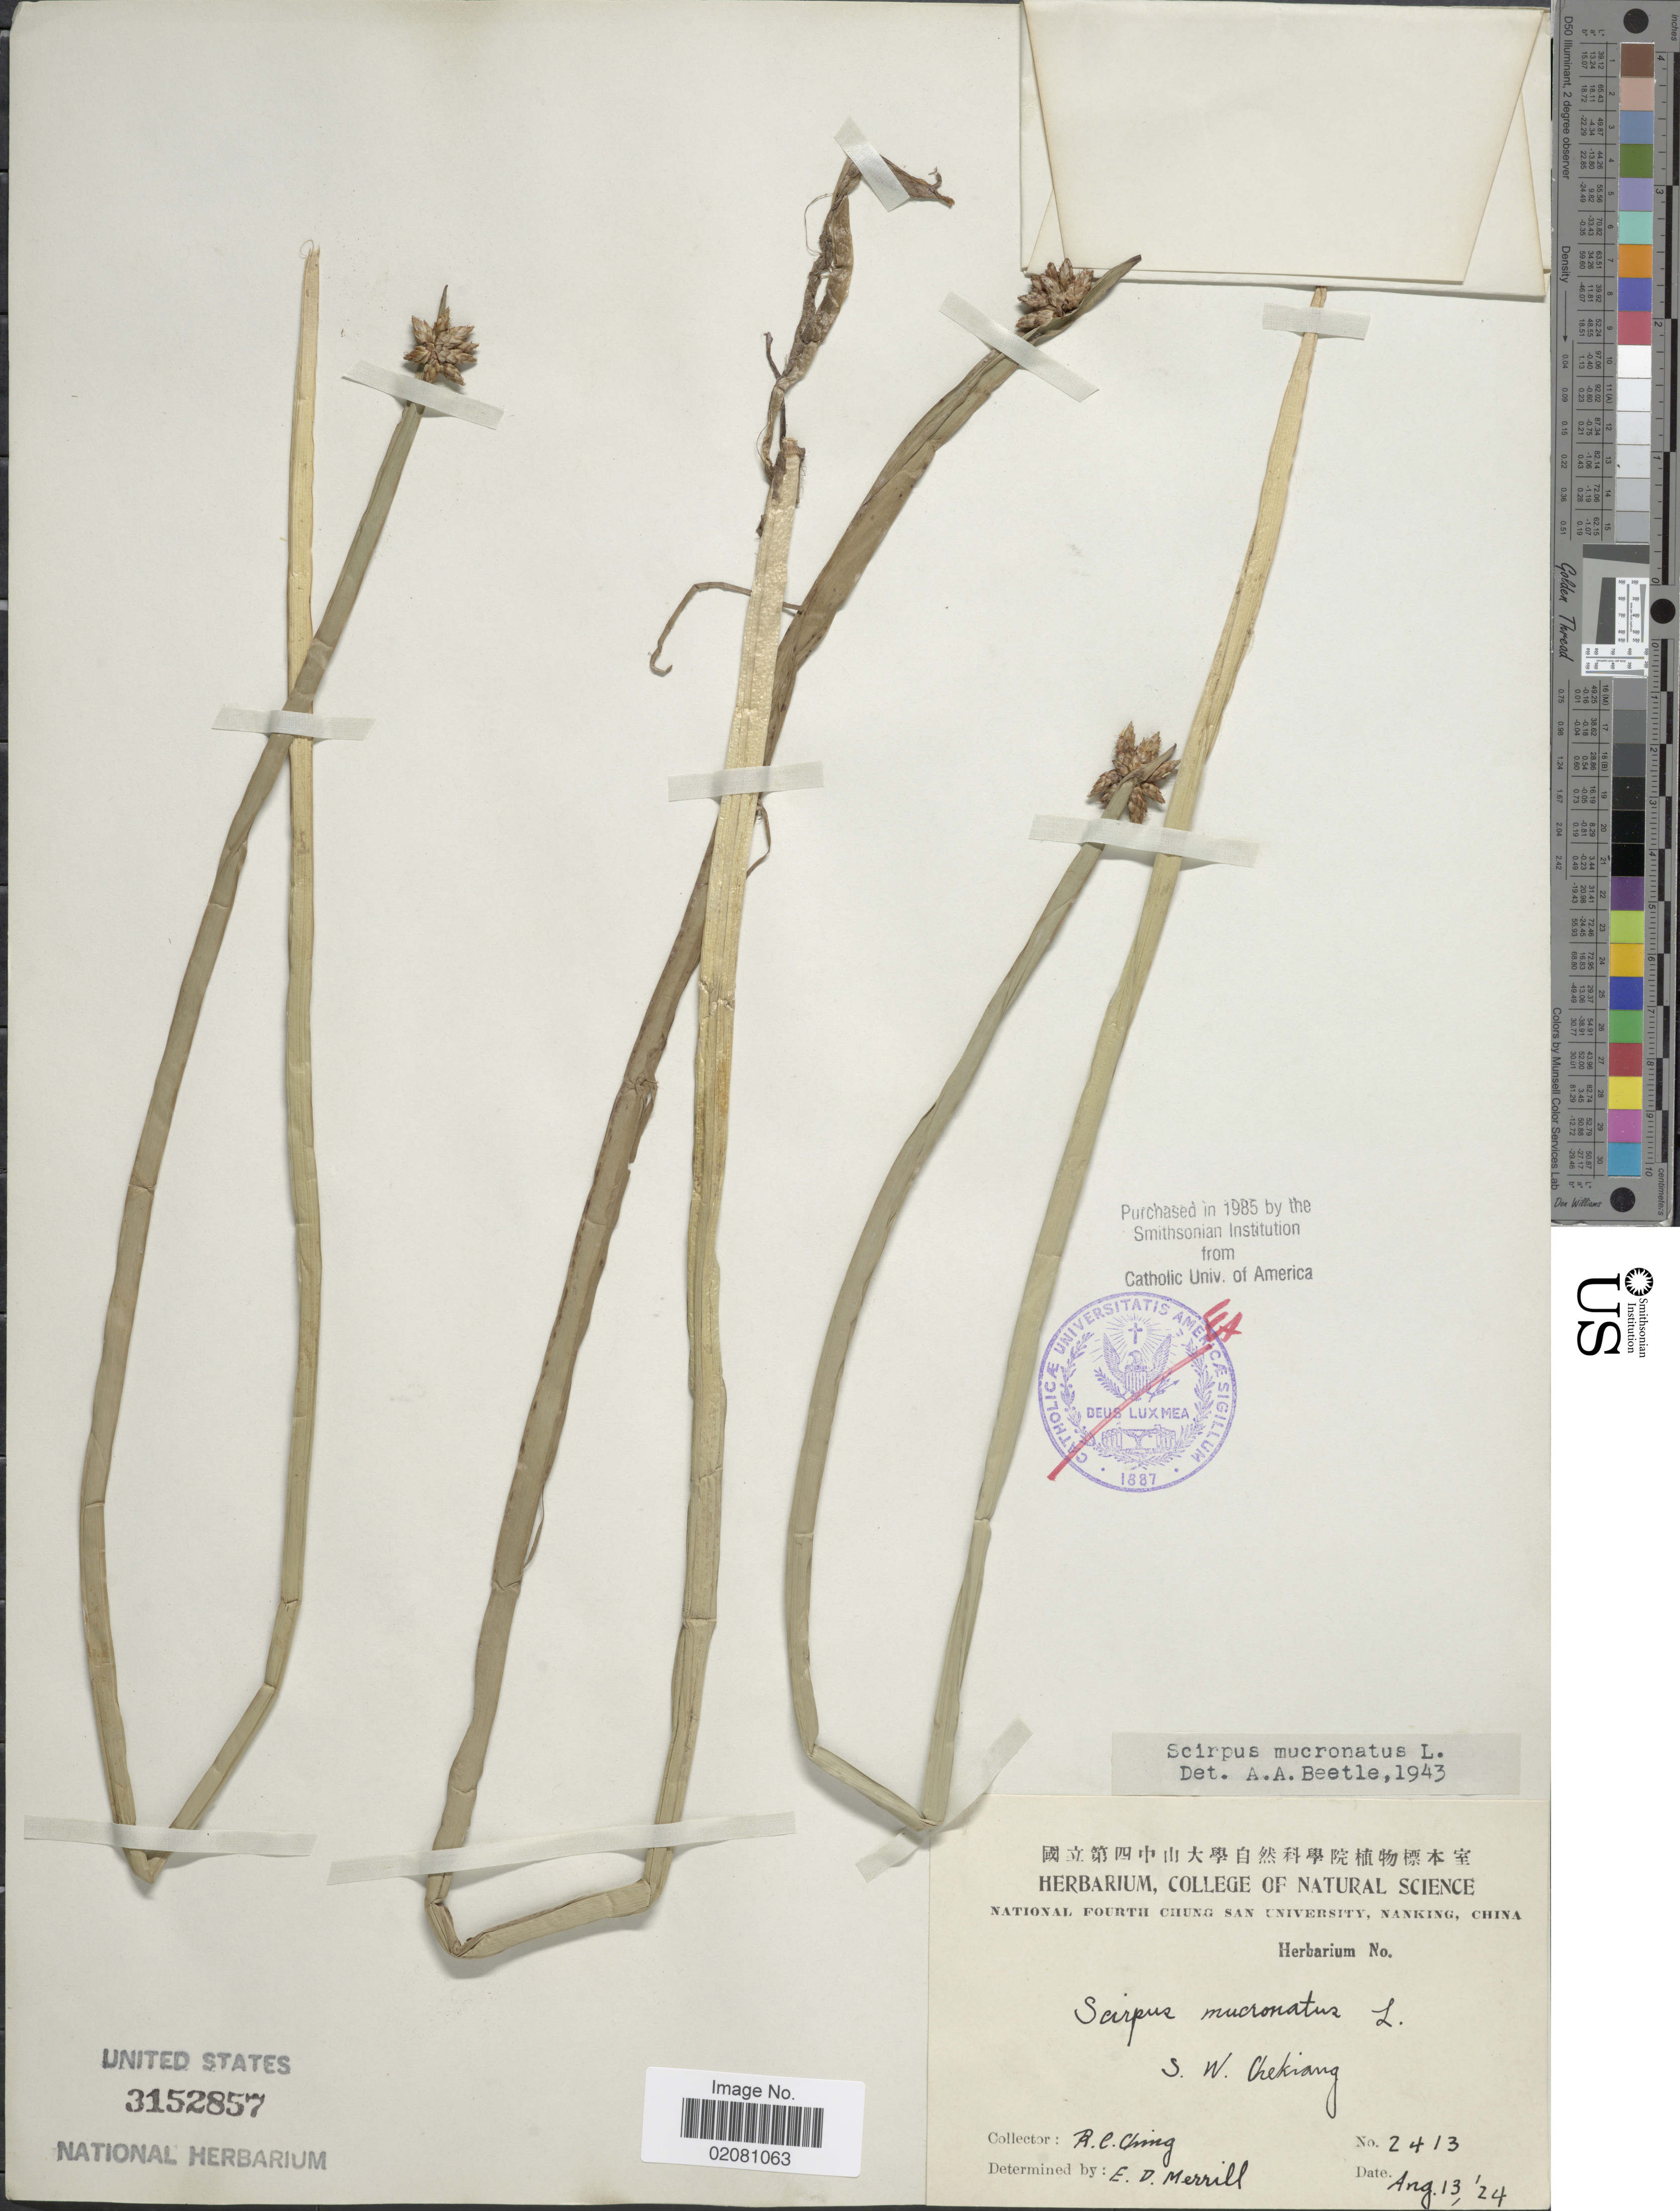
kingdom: Plantae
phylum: Tracheophyta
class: Liliopsida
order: Poales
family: Cyperaceae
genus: Schoenoplectus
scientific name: Schoenoplectus mucronatus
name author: (L.) Palla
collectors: R. C. Ching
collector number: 2413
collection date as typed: Transcribed d/m/y: 13/8/24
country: China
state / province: Zhejiang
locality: S.W. Chekiang.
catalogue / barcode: US 3152857